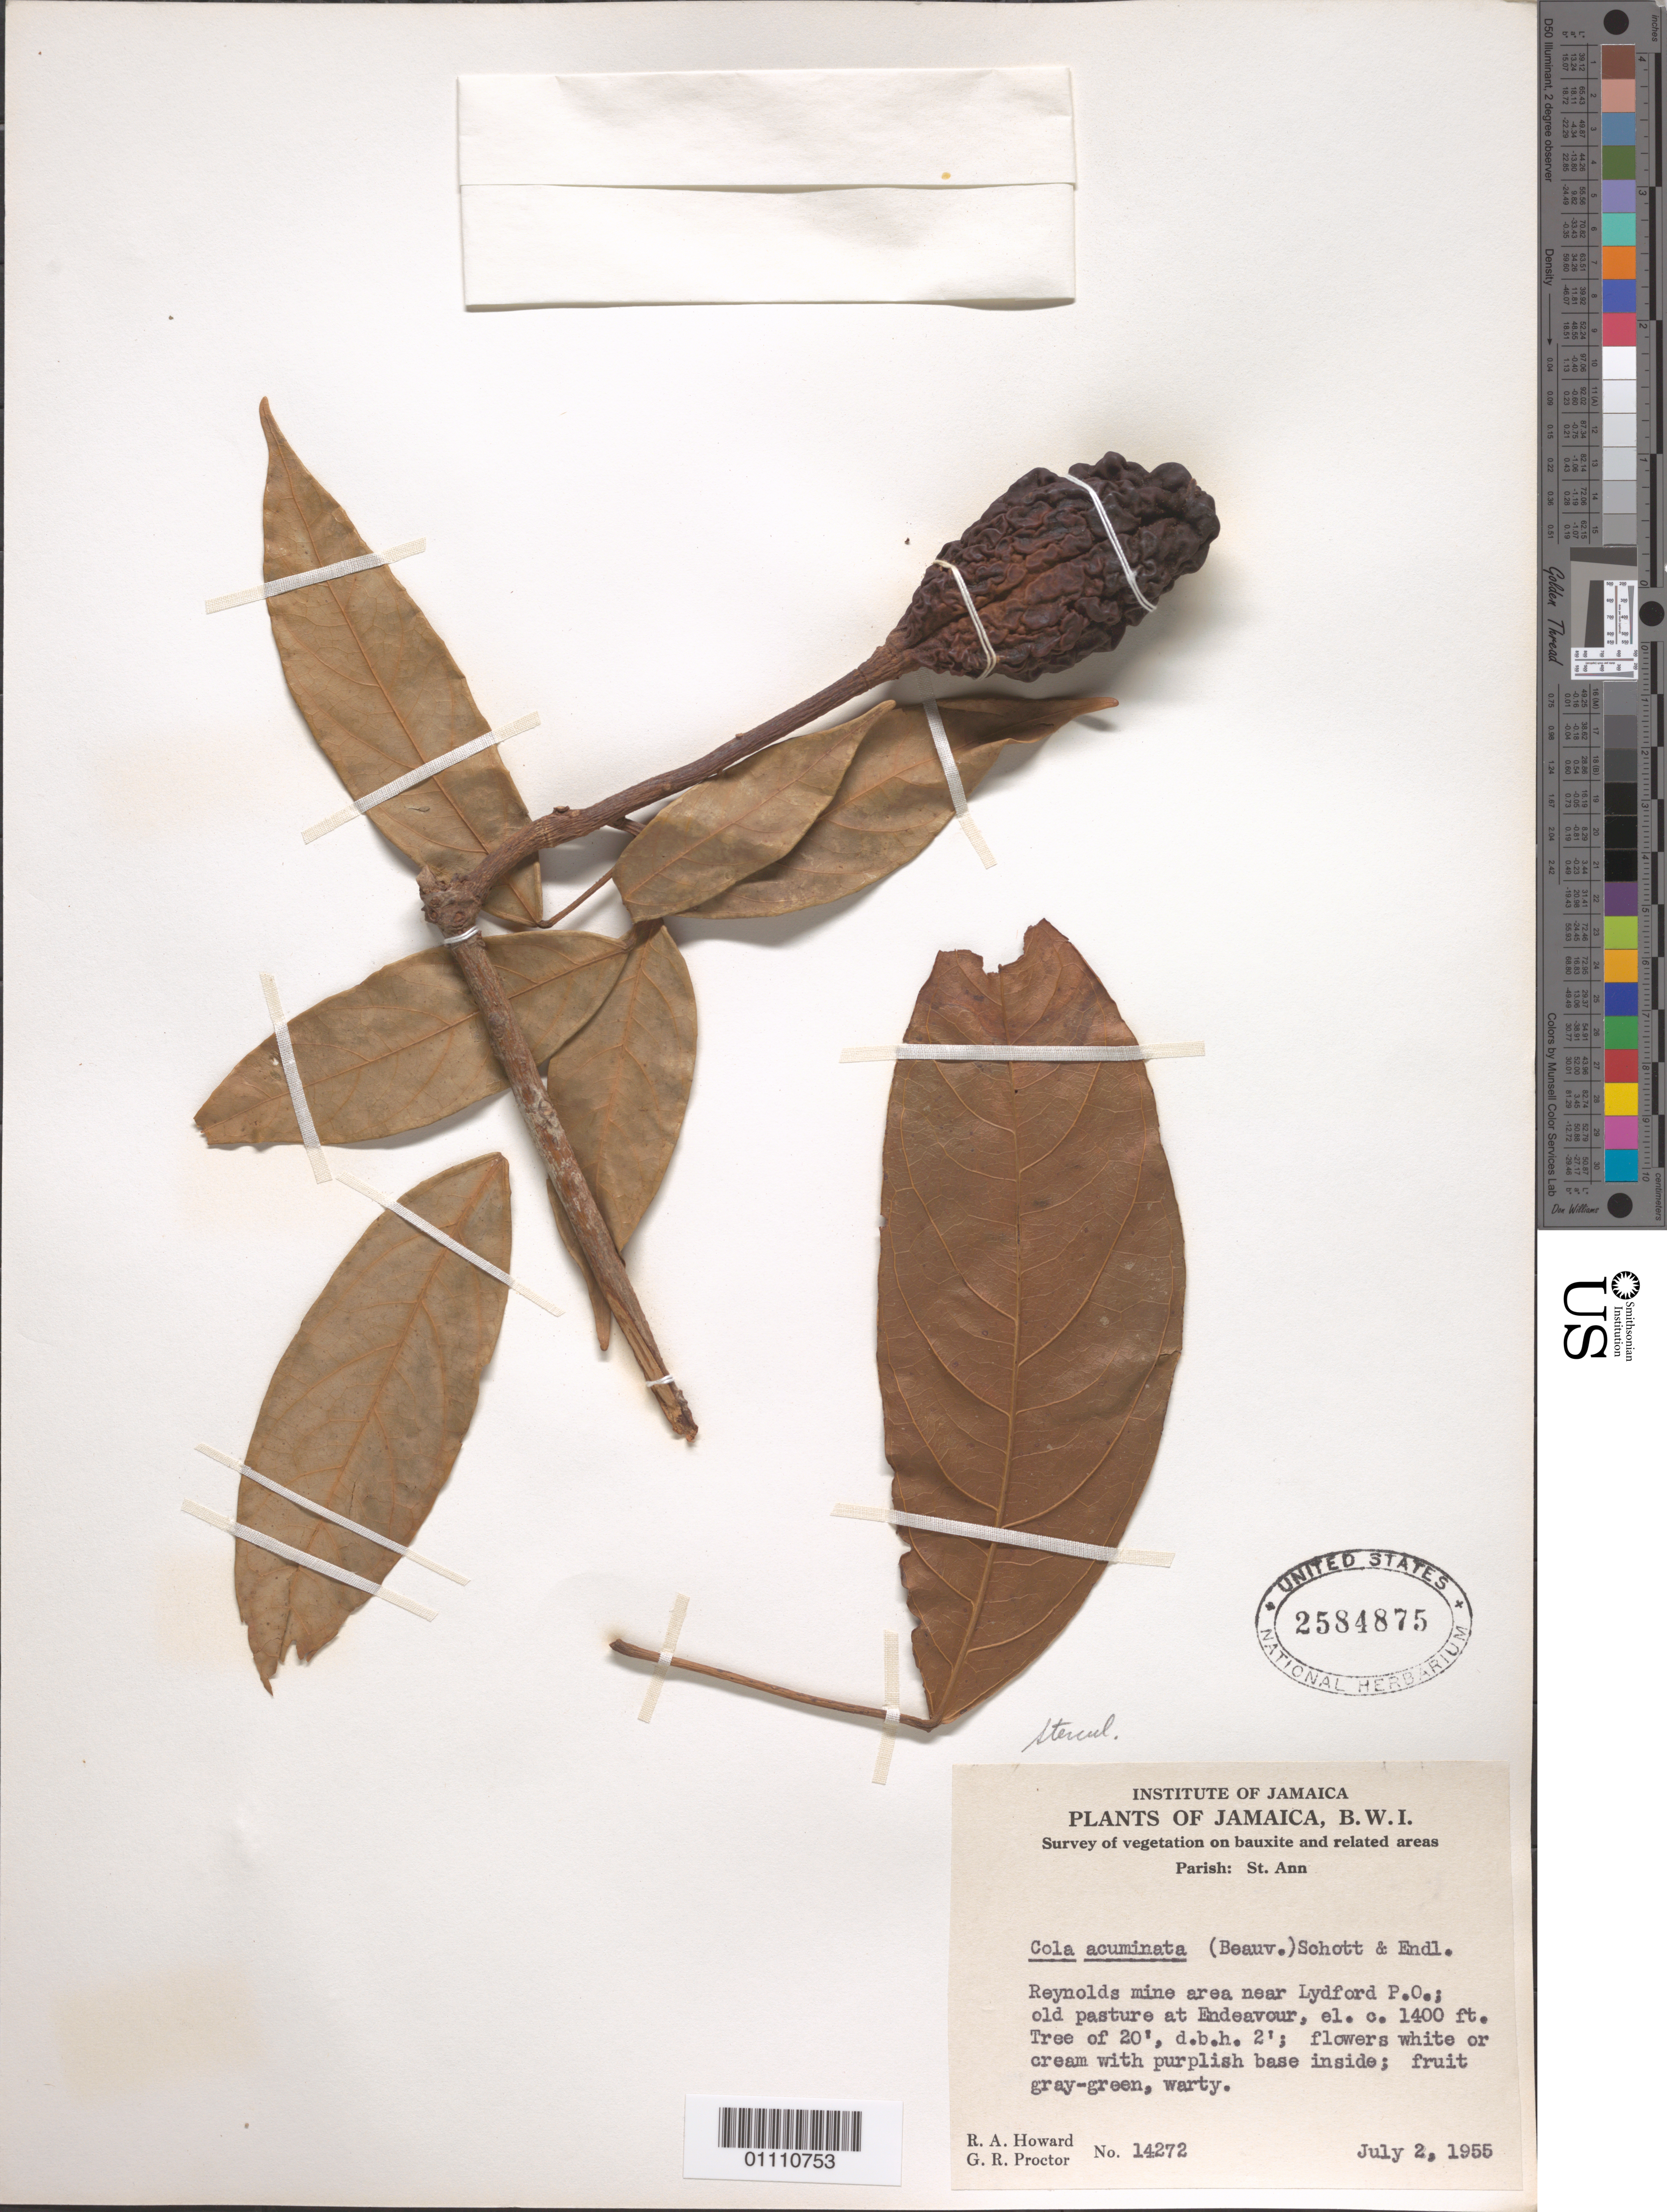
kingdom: Plantae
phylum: Tracheophyta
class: Magnoliopsida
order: Malvales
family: Malvaceae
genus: Cola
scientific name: Cola acuminata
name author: (P. Beauv.) Schott & Endl.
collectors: R. A. Howard & G. R. Proctor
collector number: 14272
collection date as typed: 02 Jul 1955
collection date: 1955-07-02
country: Jamaica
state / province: Saint Ann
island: Jamaica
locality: Reynolds mine area near Lydford P.O.; old pasture at Endeavour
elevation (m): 427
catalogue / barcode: US 2584875